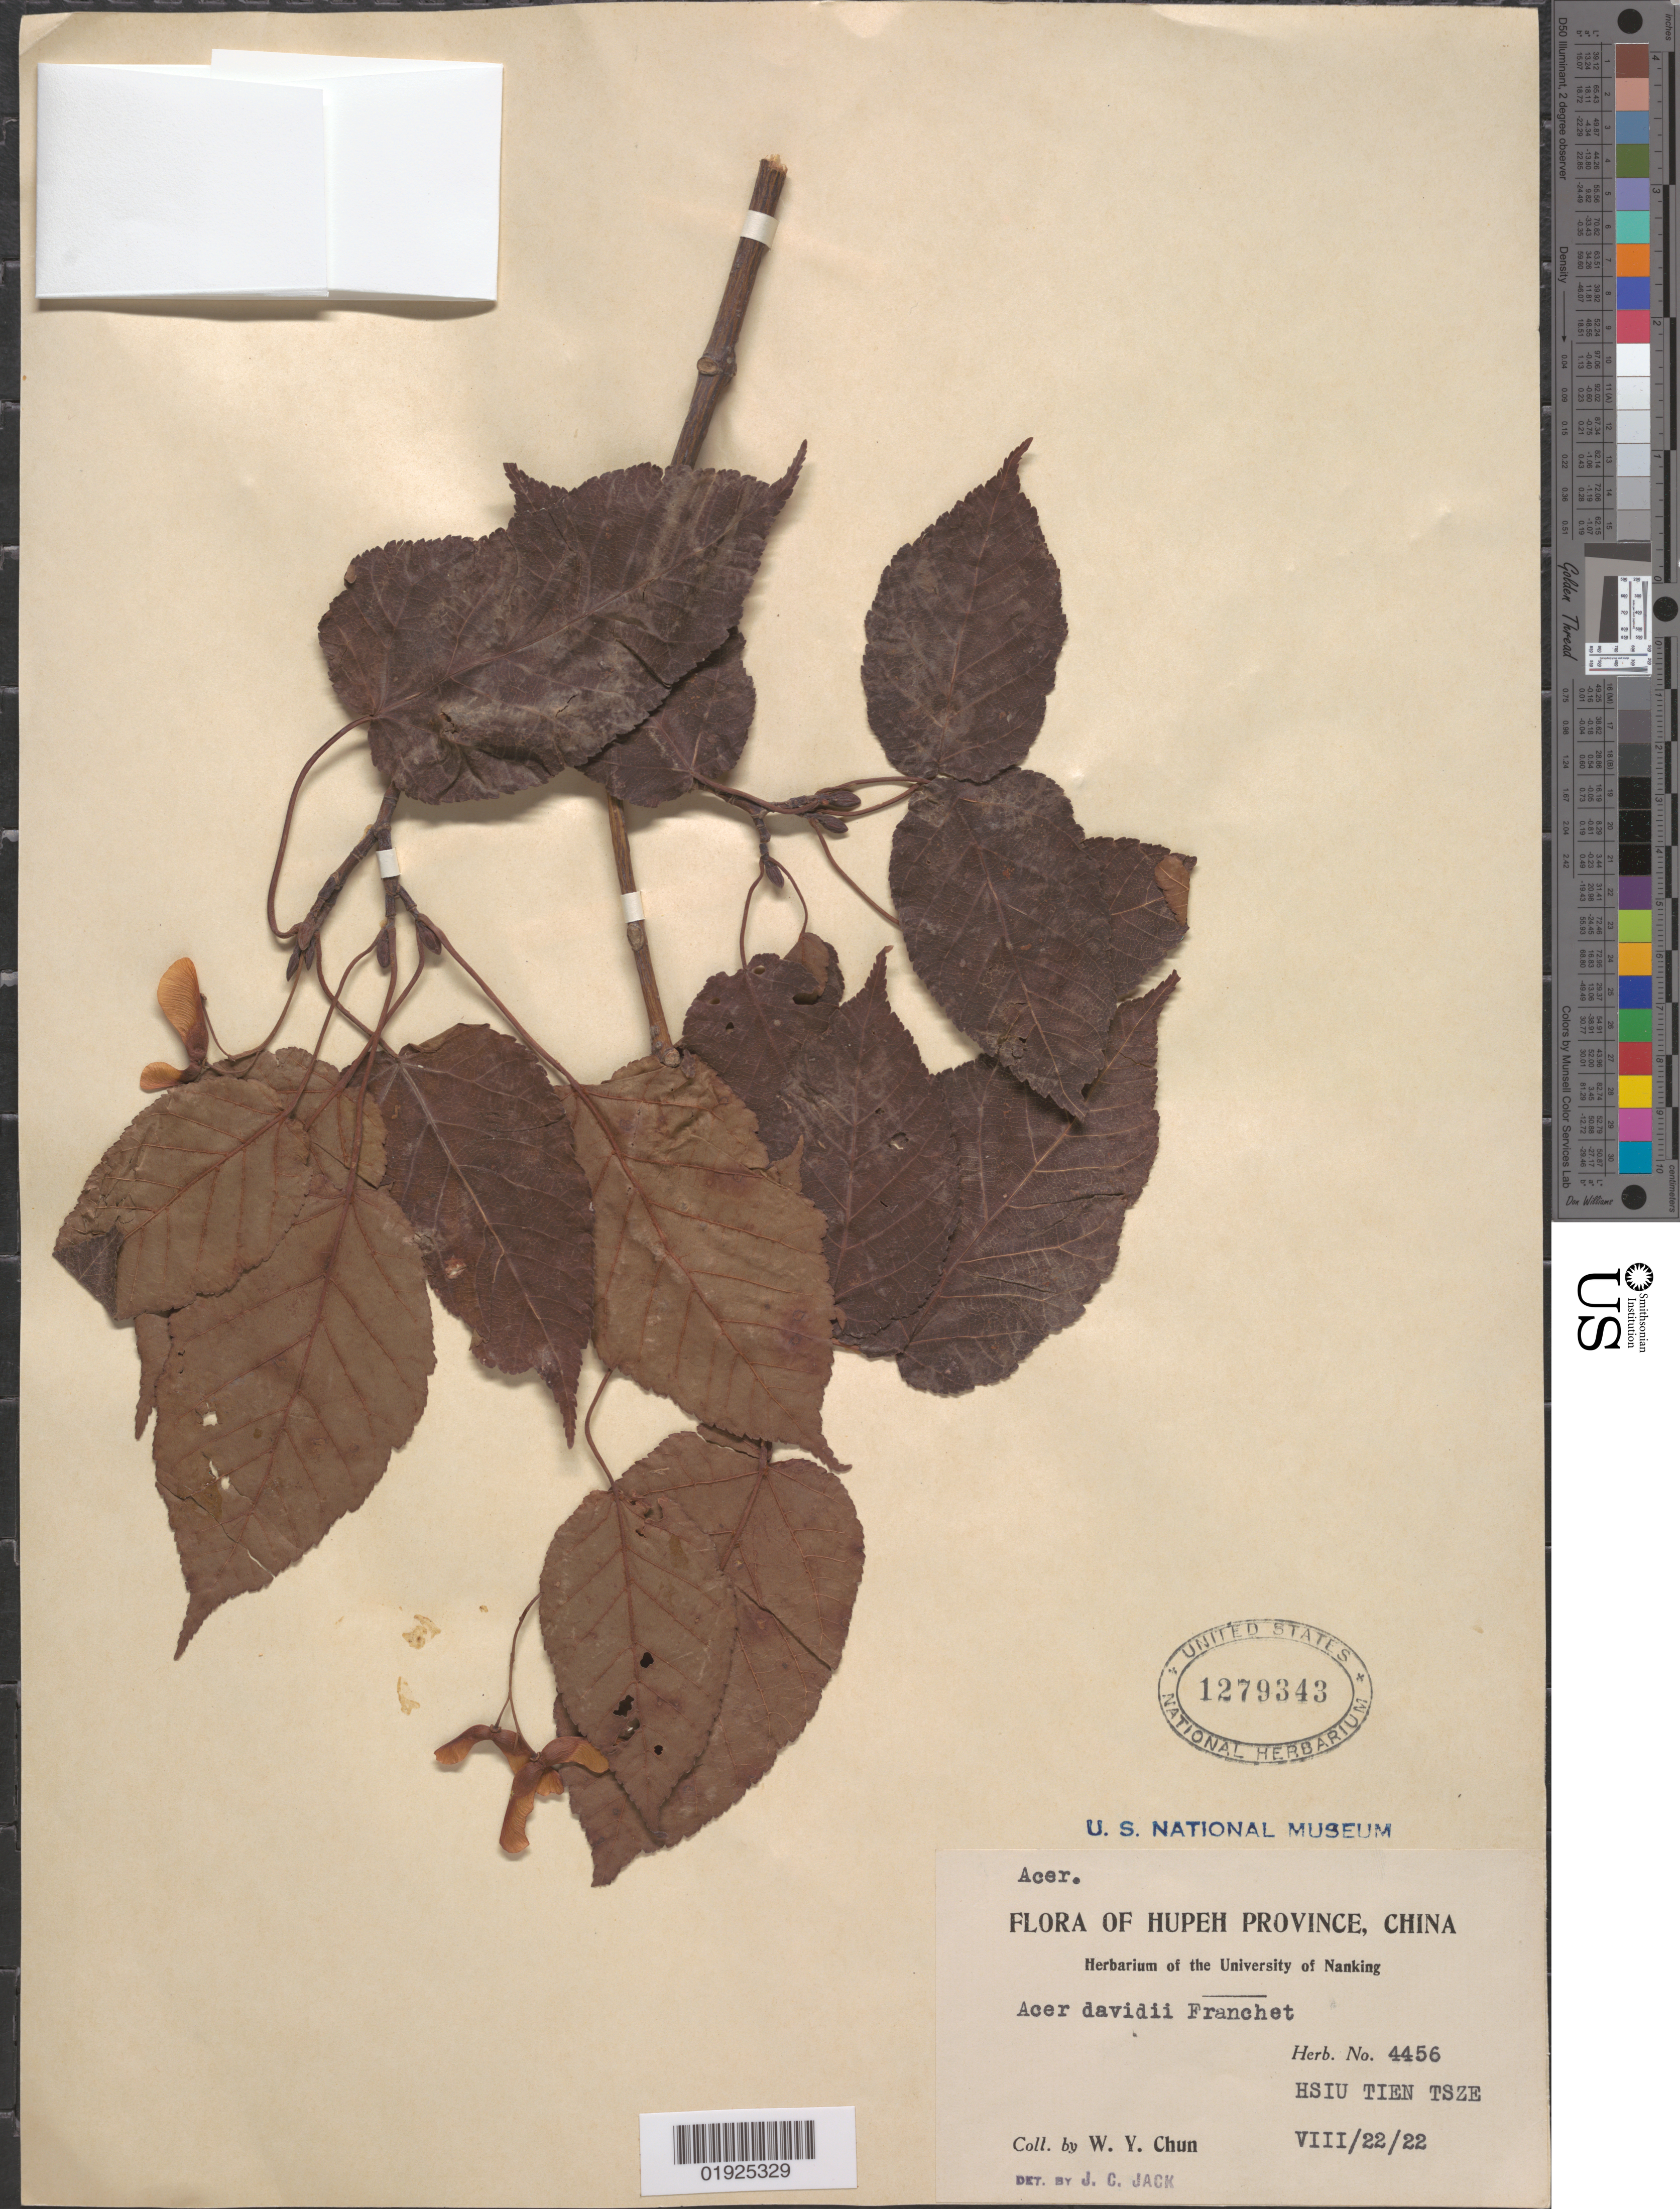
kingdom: Plantae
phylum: Tracheophyta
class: Magnoliopsida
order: Sapindales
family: Sapindaceae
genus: Acer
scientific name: Acer sikkimense subsp. davidii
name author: (Franch.) Wesm.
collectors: W. Y. Chun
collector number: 4456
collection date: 1922-08-22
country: China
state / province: Hubei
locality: Hupeh [Hubei] Province. Hsiu Tien Tsze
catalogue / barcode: US 1279343